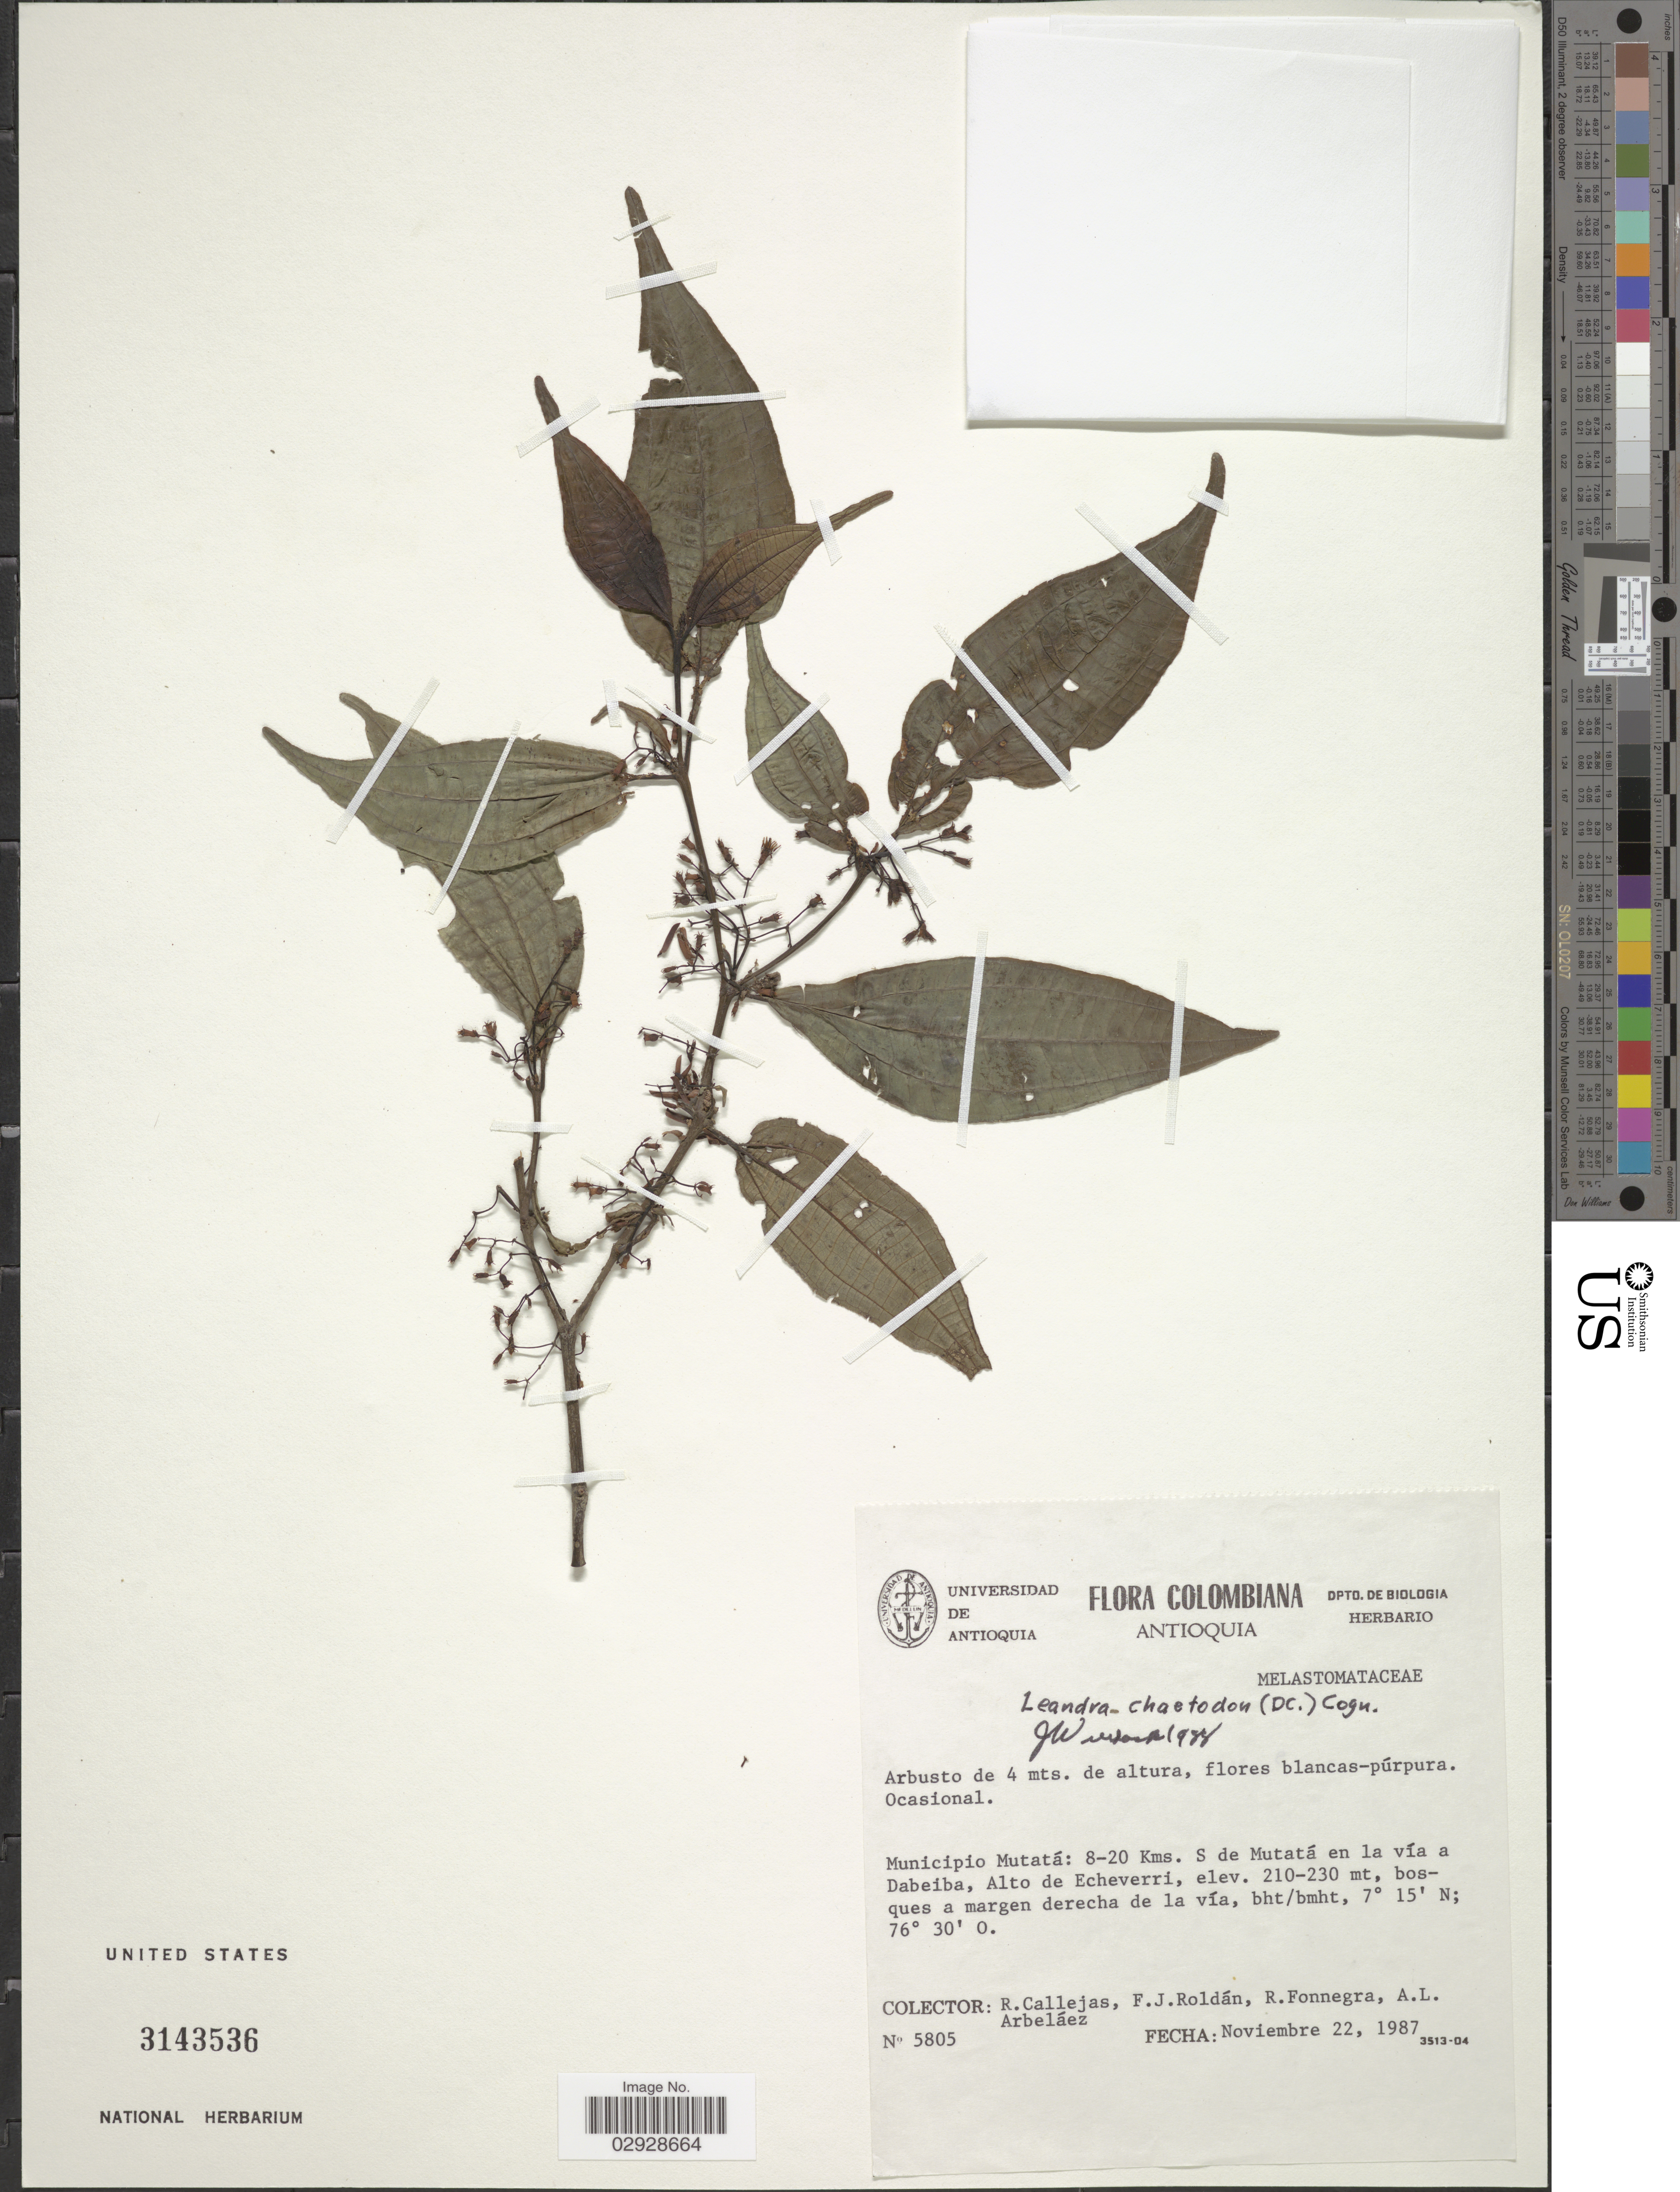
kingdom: Plantae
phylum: Tracheophyta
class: Magnoliopsida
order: Myrtales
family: Melastomataceae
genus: Leandra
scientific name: Leandra chaetodon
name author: (DC.) Cogn.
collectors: R. Callejas, F. J. Roldán, R. Fonnegra & A. Arbeláez Alvarez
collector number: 5805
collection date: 1987-11-22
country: Colombia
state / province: Antioquia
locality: Municipio Mutatá: 8-20 Kms. S de Mutatá en la vía a Dabeiba, Alto de Echeverri.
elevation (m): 210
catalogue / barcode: US 3143536